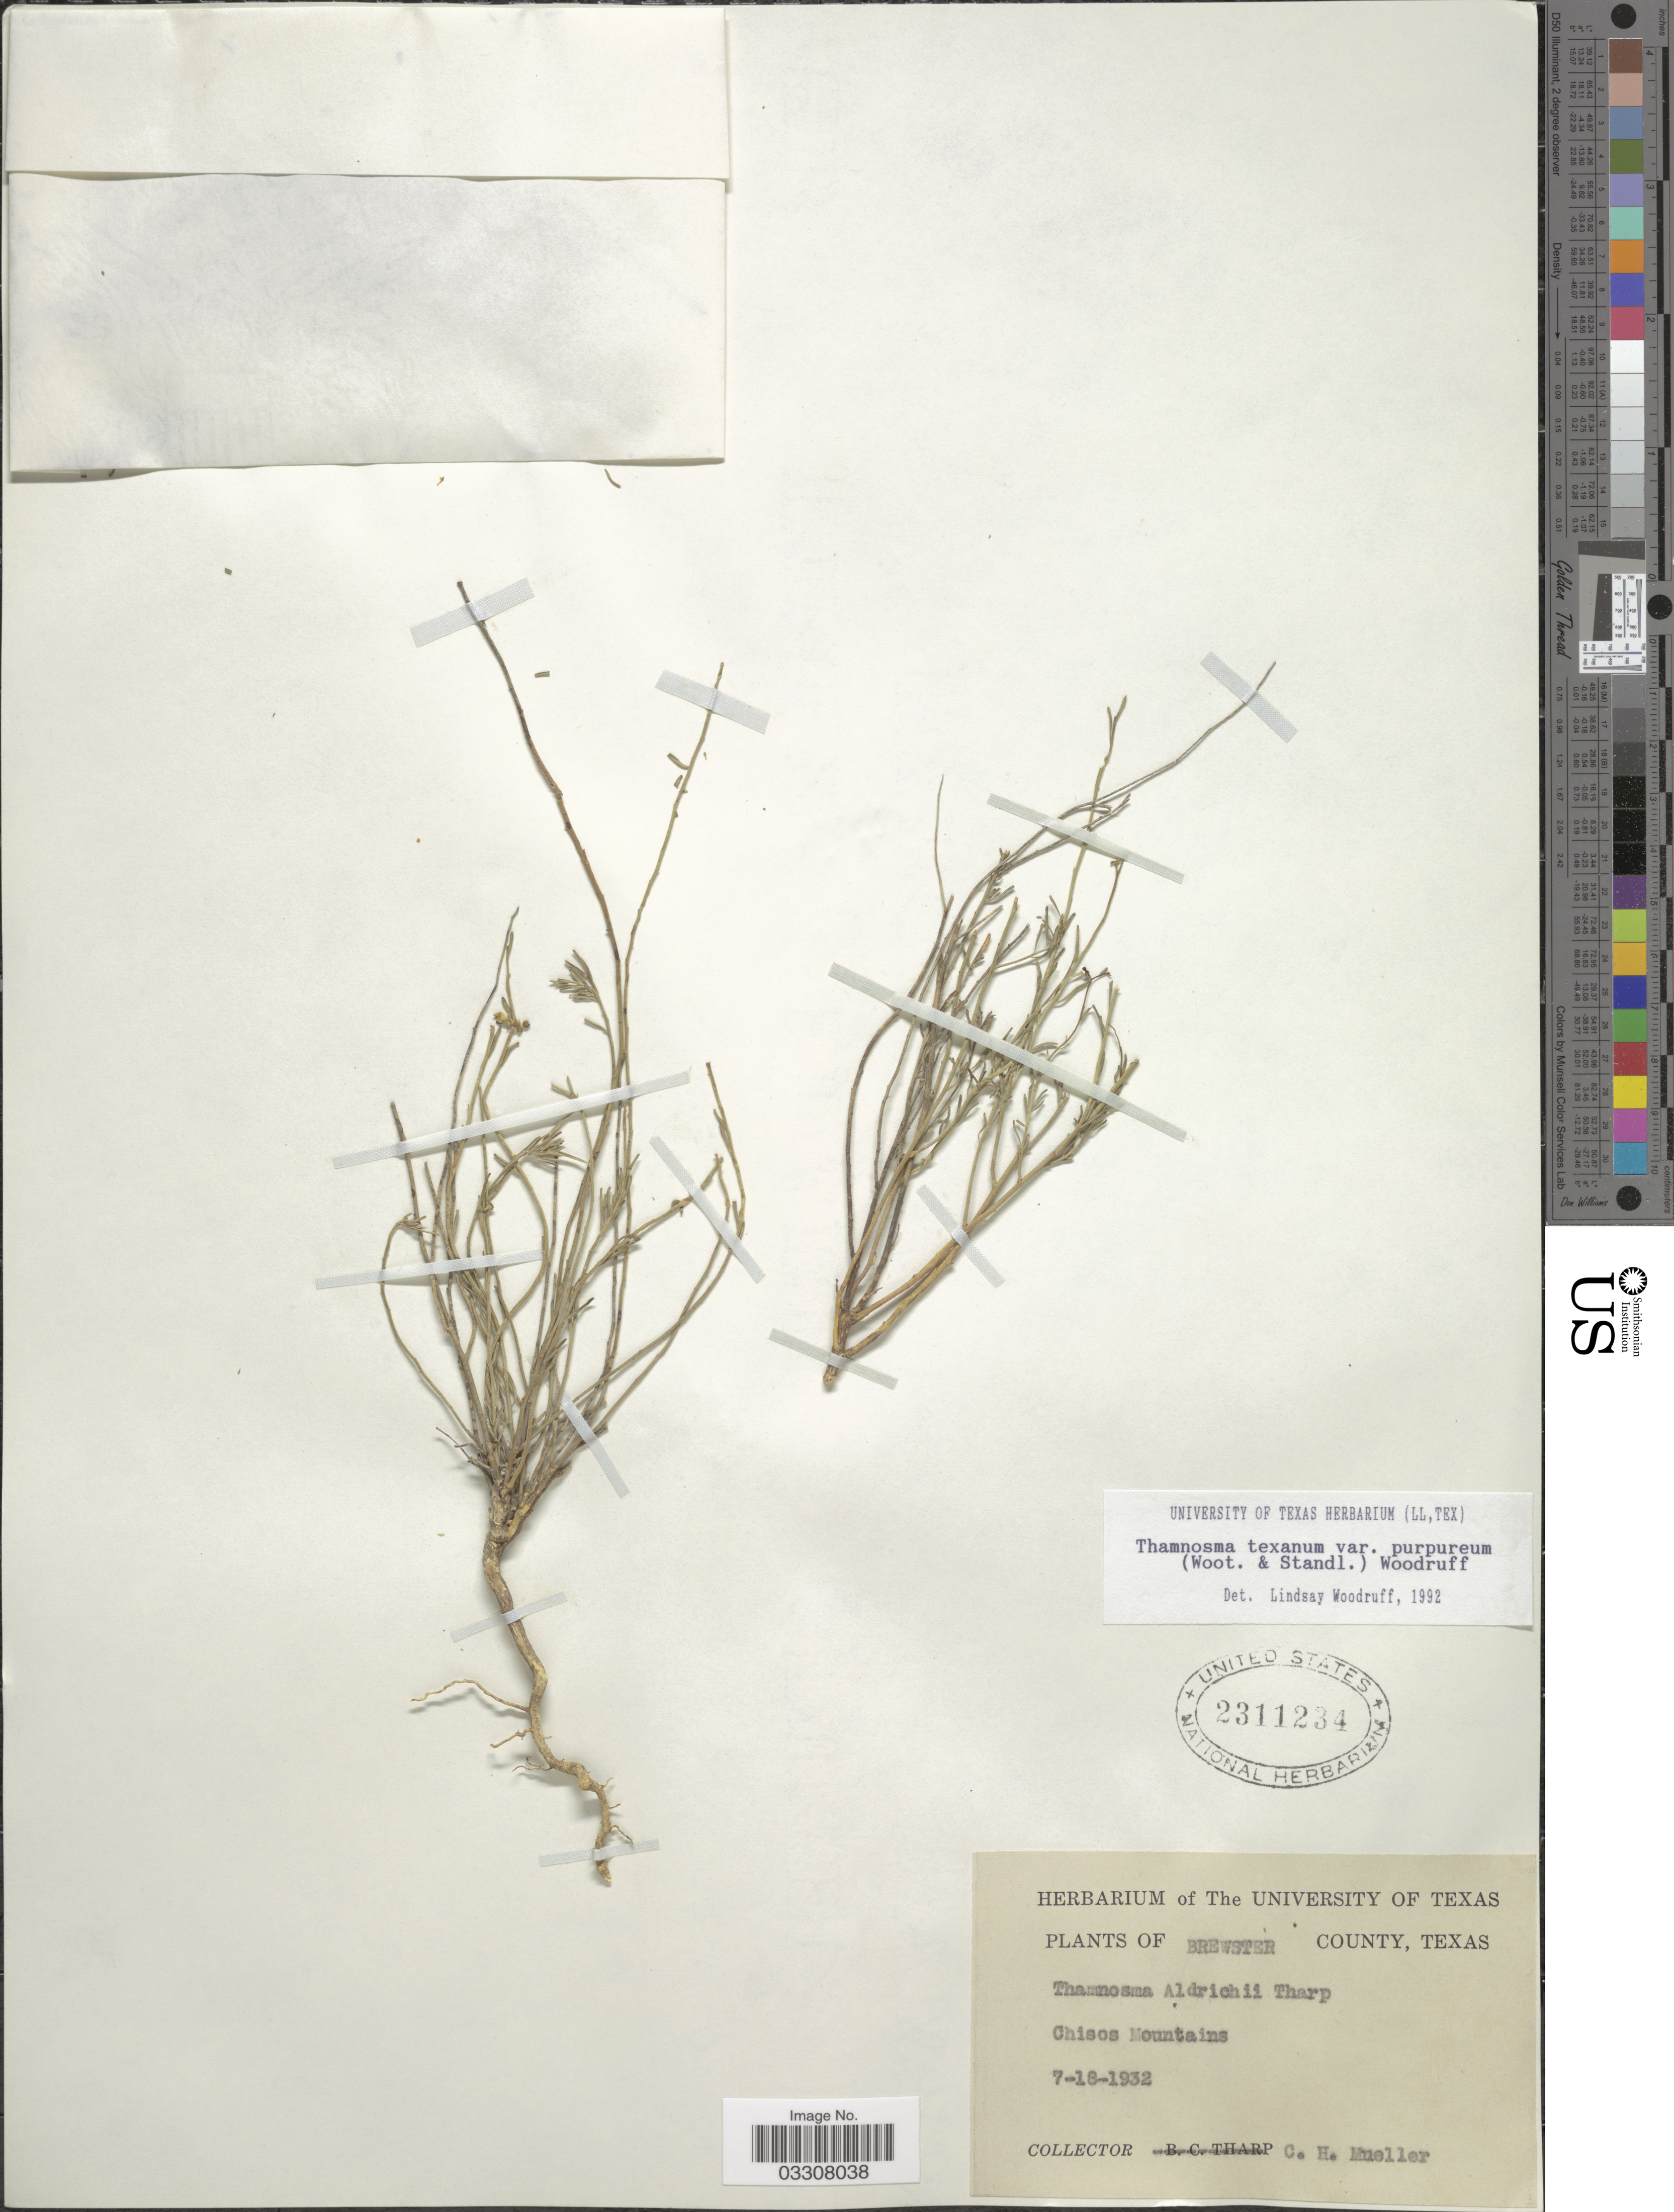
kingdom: Plantae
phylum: Tracheophyta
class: Magnoliopsida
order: Sapindales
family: Rutaceae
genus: Thamnosma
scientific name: Thamnosma texana var. purpurea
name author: (Wooton & Standl.) Woodruff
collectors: C. H. Mueller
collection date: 1932-07-18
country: United States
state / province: Texas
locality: Brewster County. Chisos Mountains.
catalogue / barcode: US 2311234